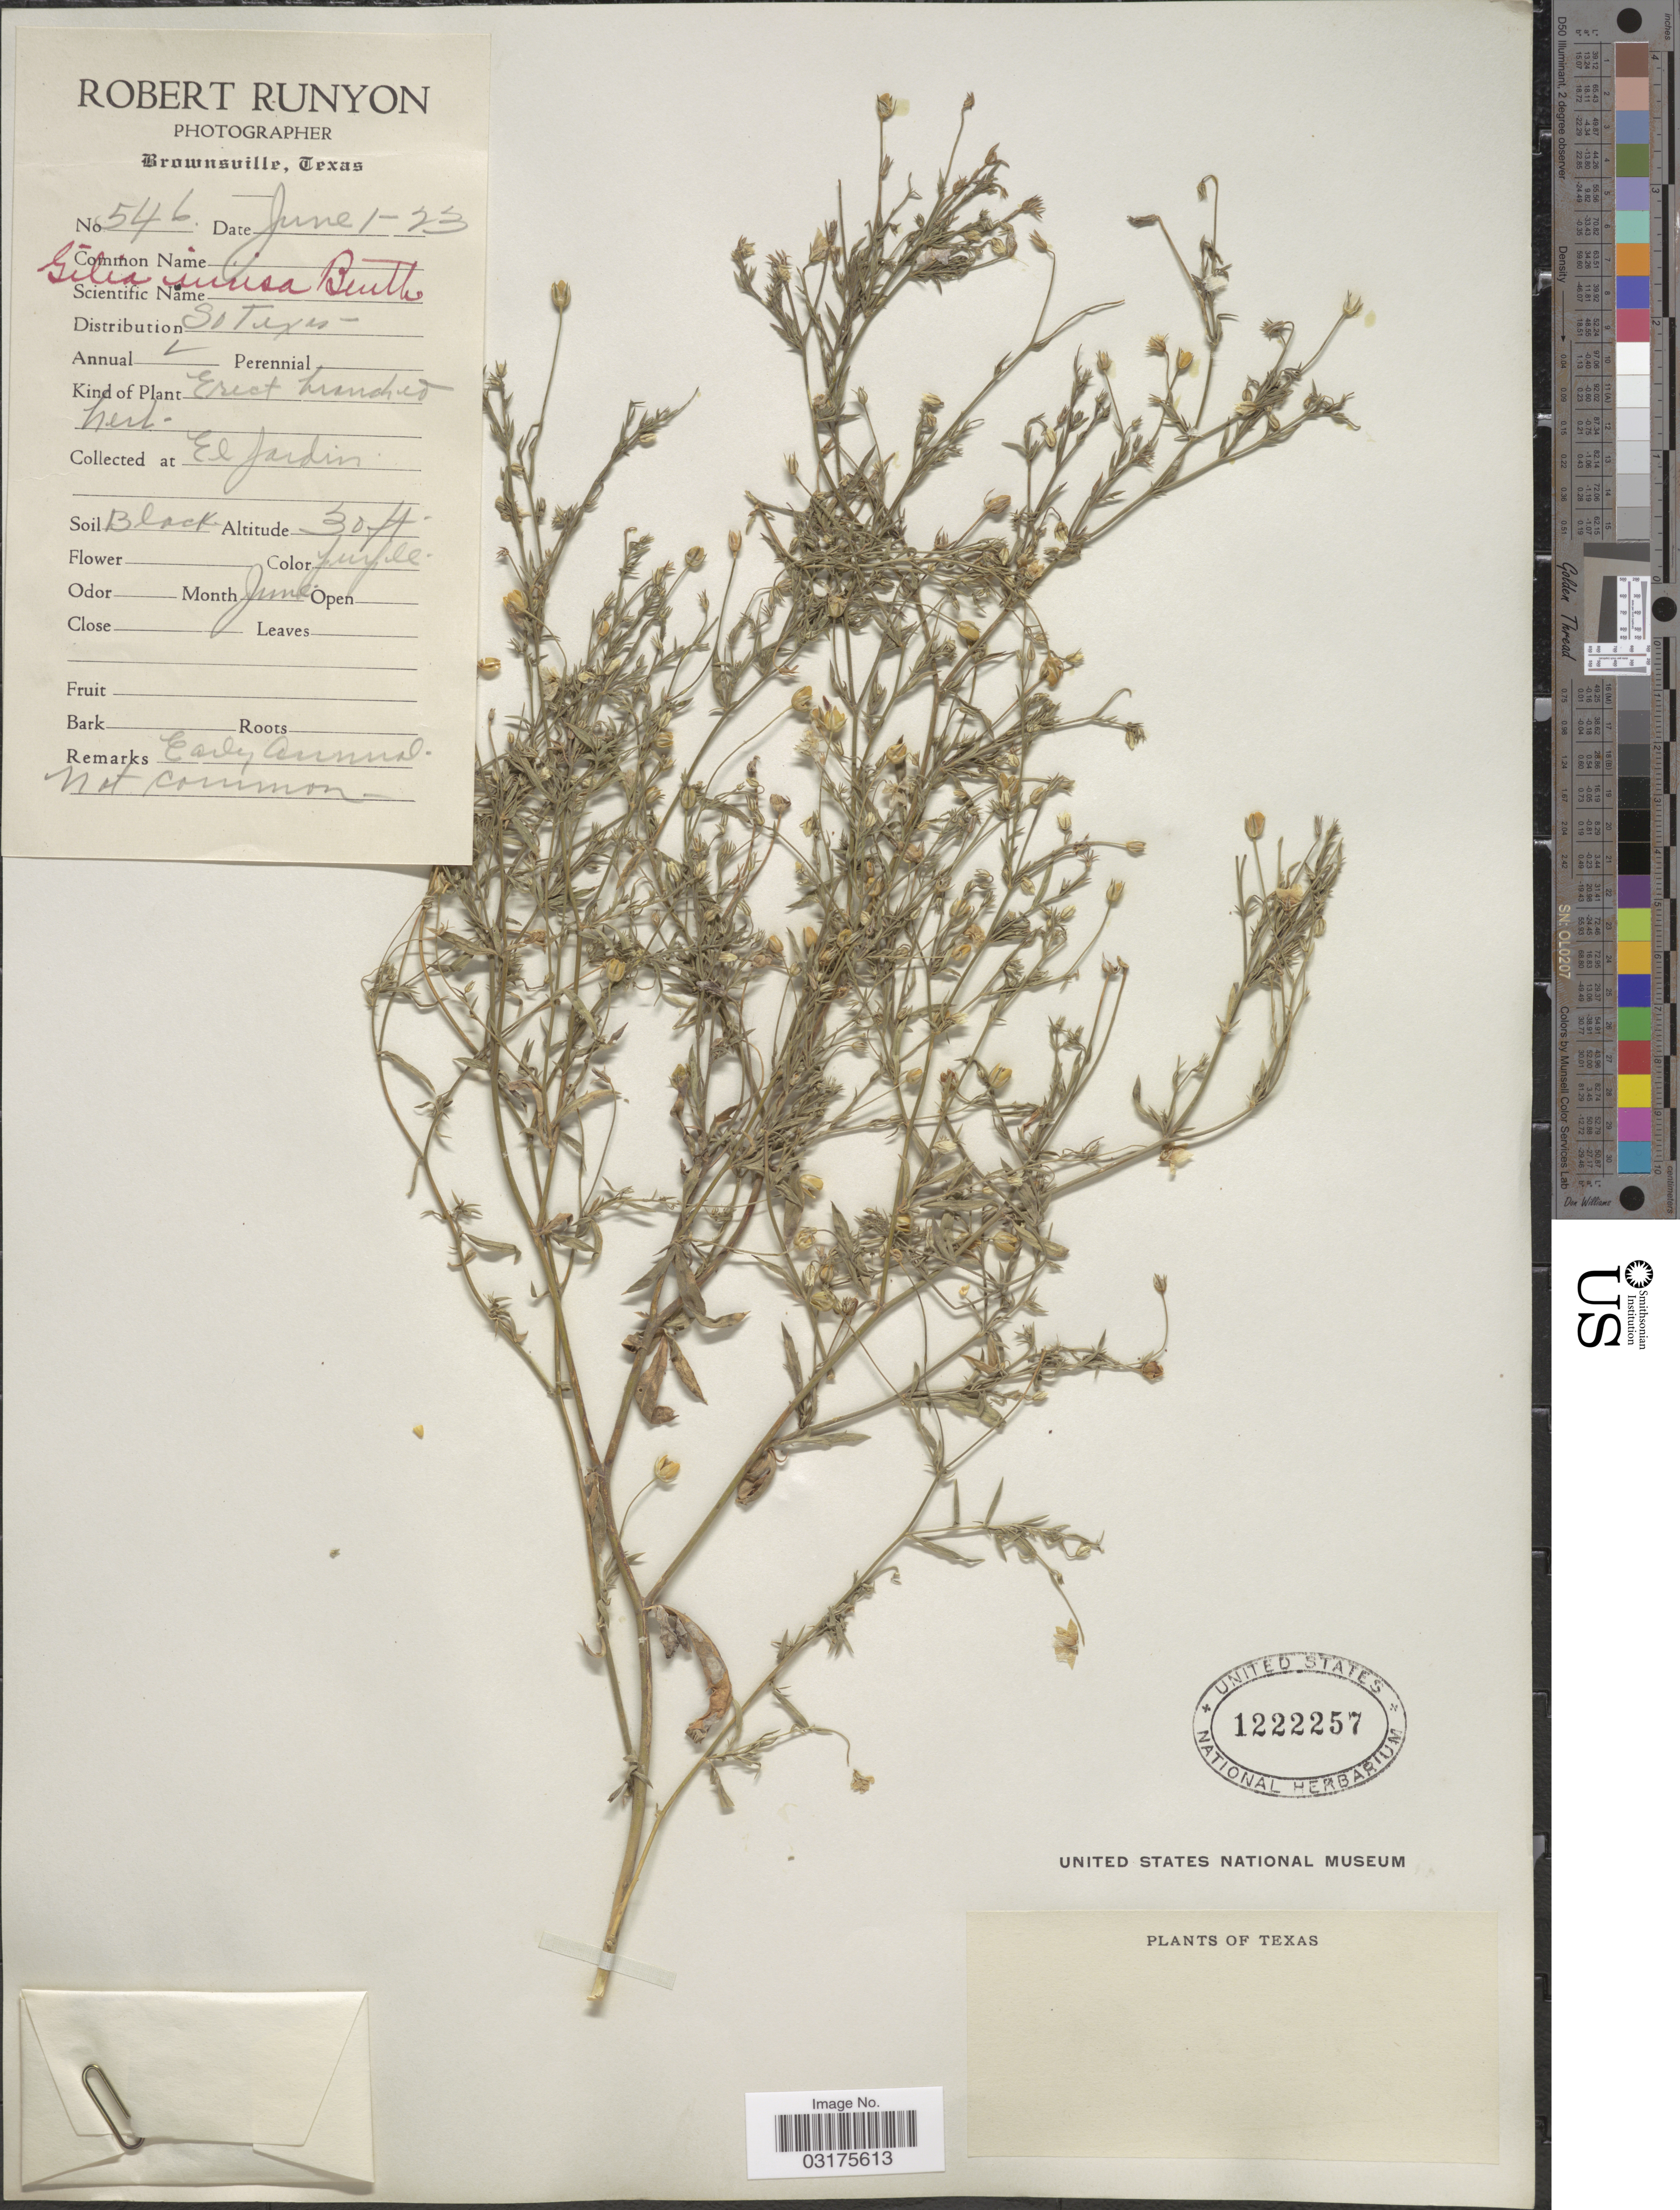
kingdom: Plantae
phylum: Tracheophyta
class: Magnoliopsida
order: Ericales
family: Polemoniaceae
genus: Giliastrum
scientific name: Giliastrum incisum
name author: (Benth.) J.M. Porter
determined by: Strong, Mark T., (BOT), Smithsonian Institution - National Museum of Natural History (UNITED STATES)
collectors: R. Runyon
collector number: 546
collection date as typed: Transcribed d/m/y: 1/6/23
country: United States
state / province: Texas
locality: El Jardin.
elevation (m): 9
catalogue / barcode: US 1222257